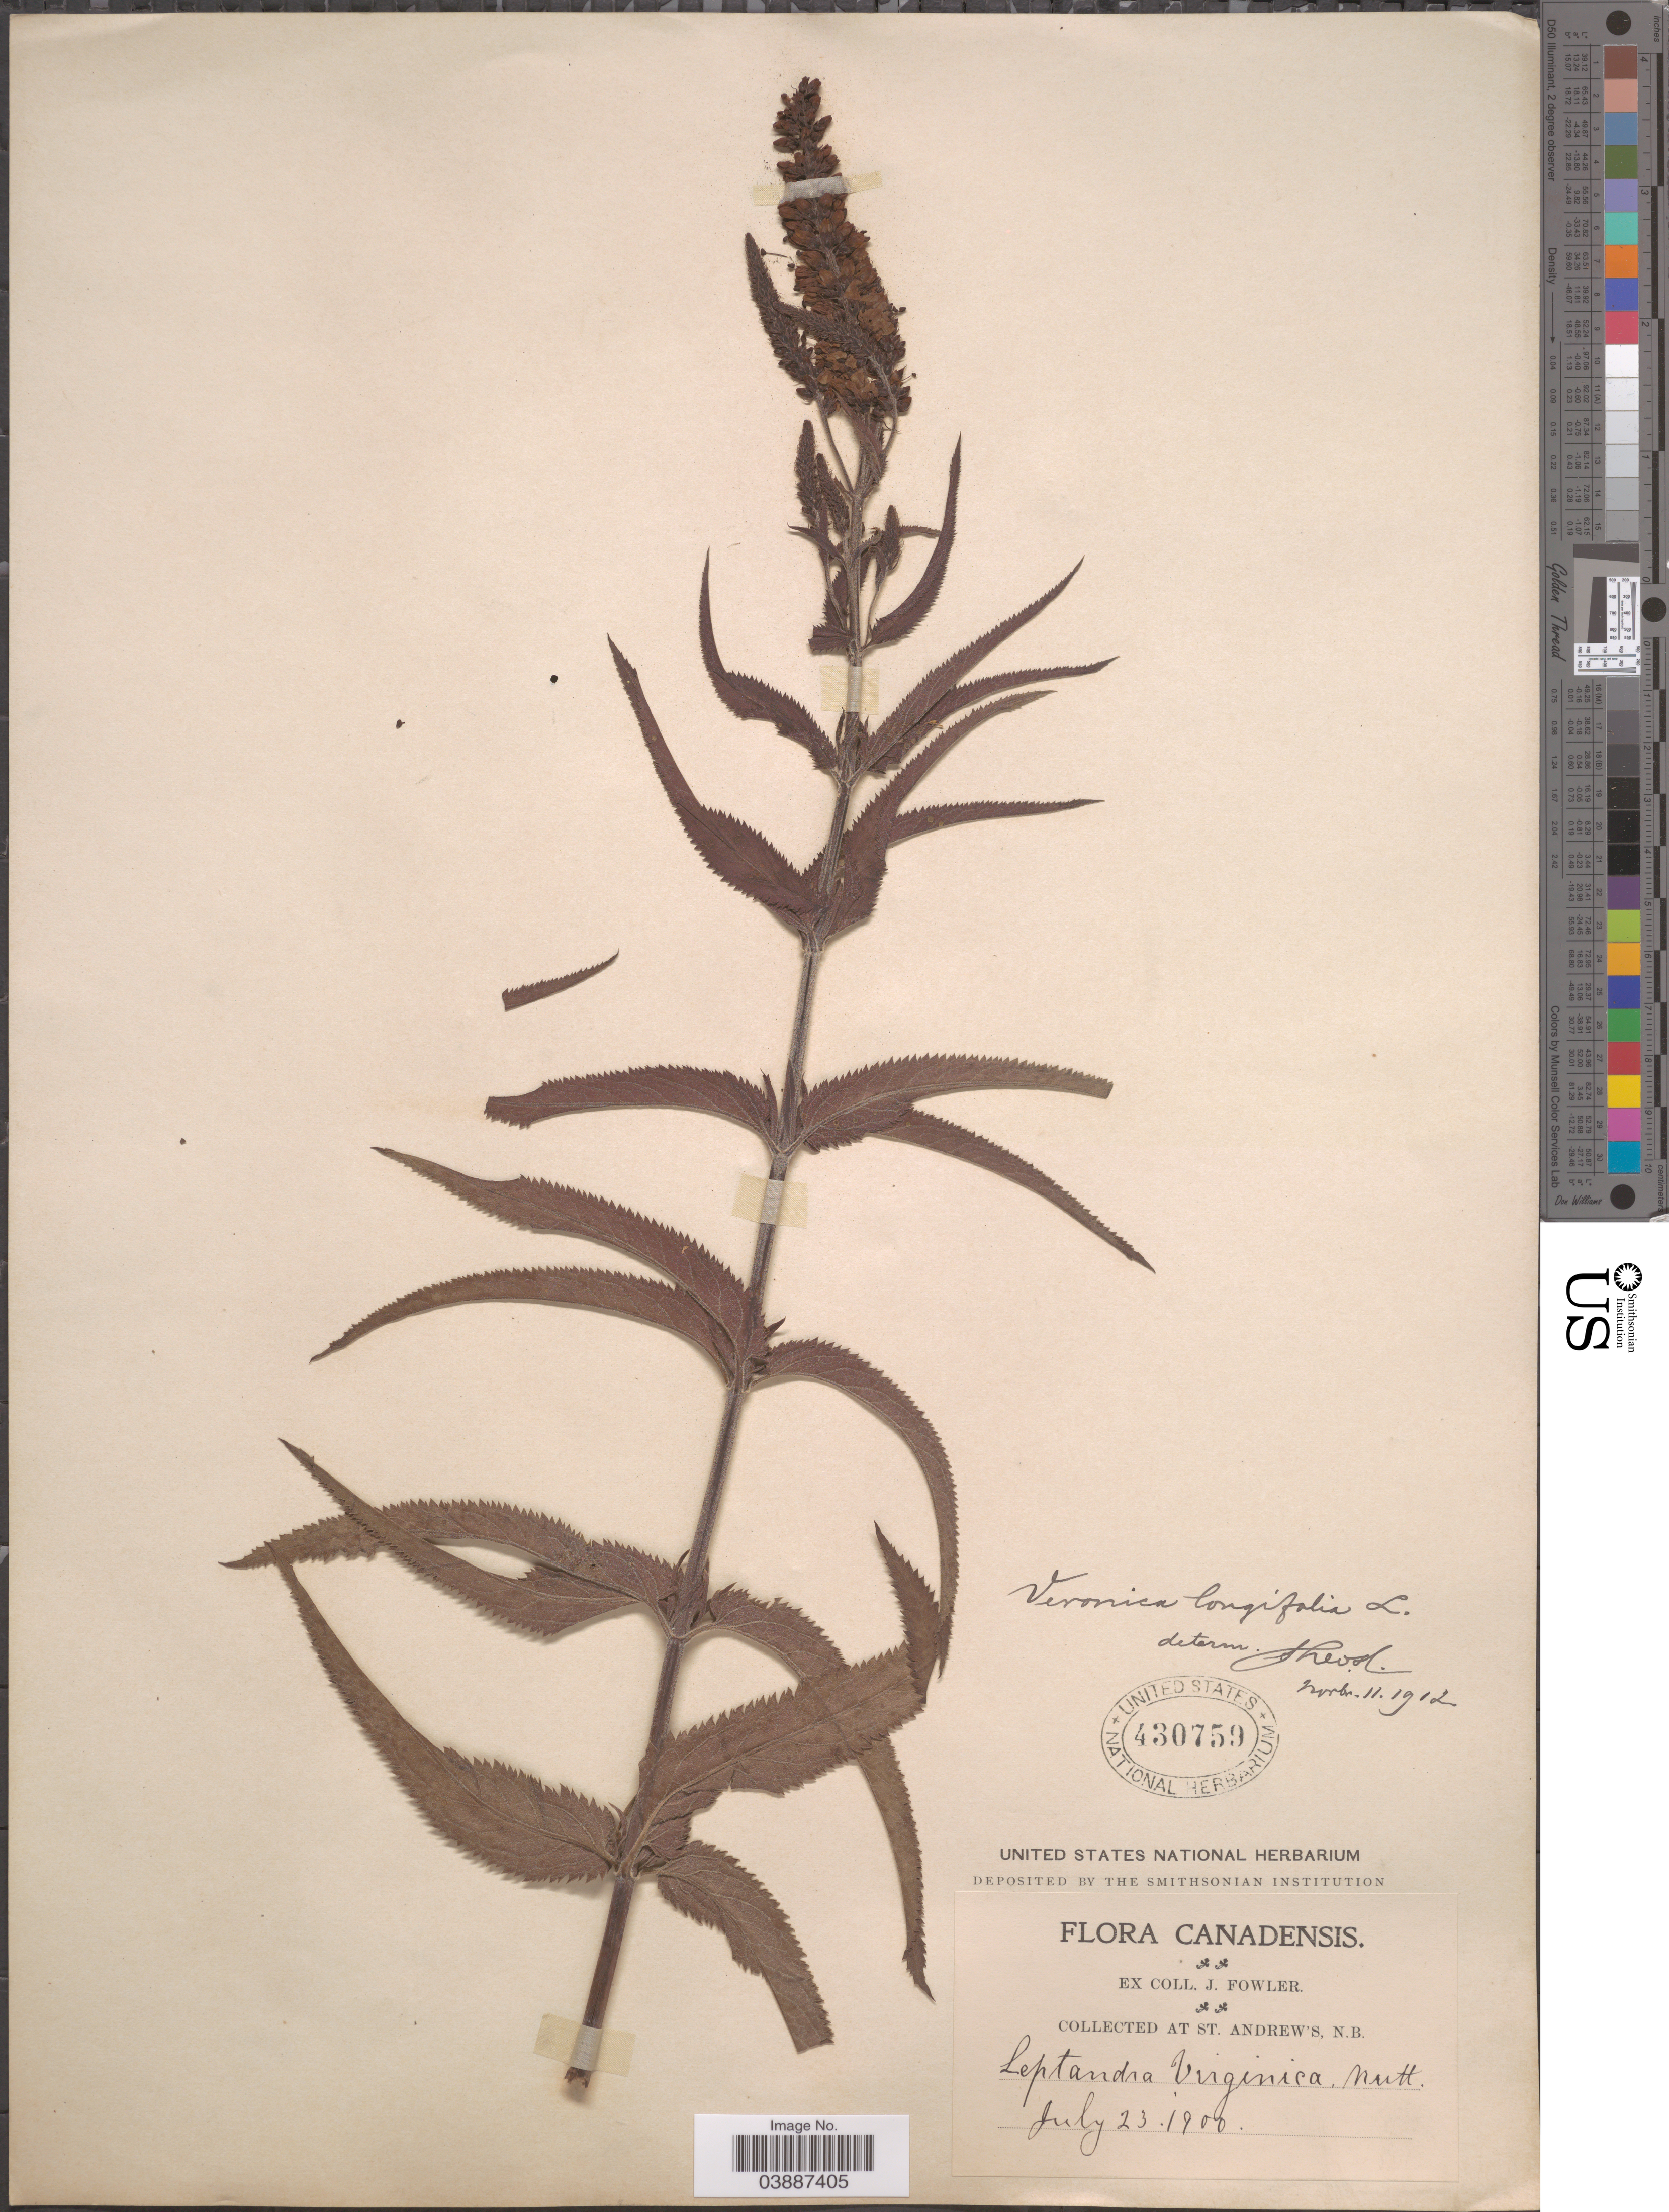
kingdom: Plantae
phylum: Tracheophyta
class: Magnoliopsida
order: Lamiales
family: Plantaginaceae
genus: Veronica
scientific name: Veronica longifolia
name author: L.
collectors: J. Fowler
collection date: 1900-07-23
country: Canada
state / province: New Brunswick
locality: St. Andrew's.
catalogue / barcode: US 430759